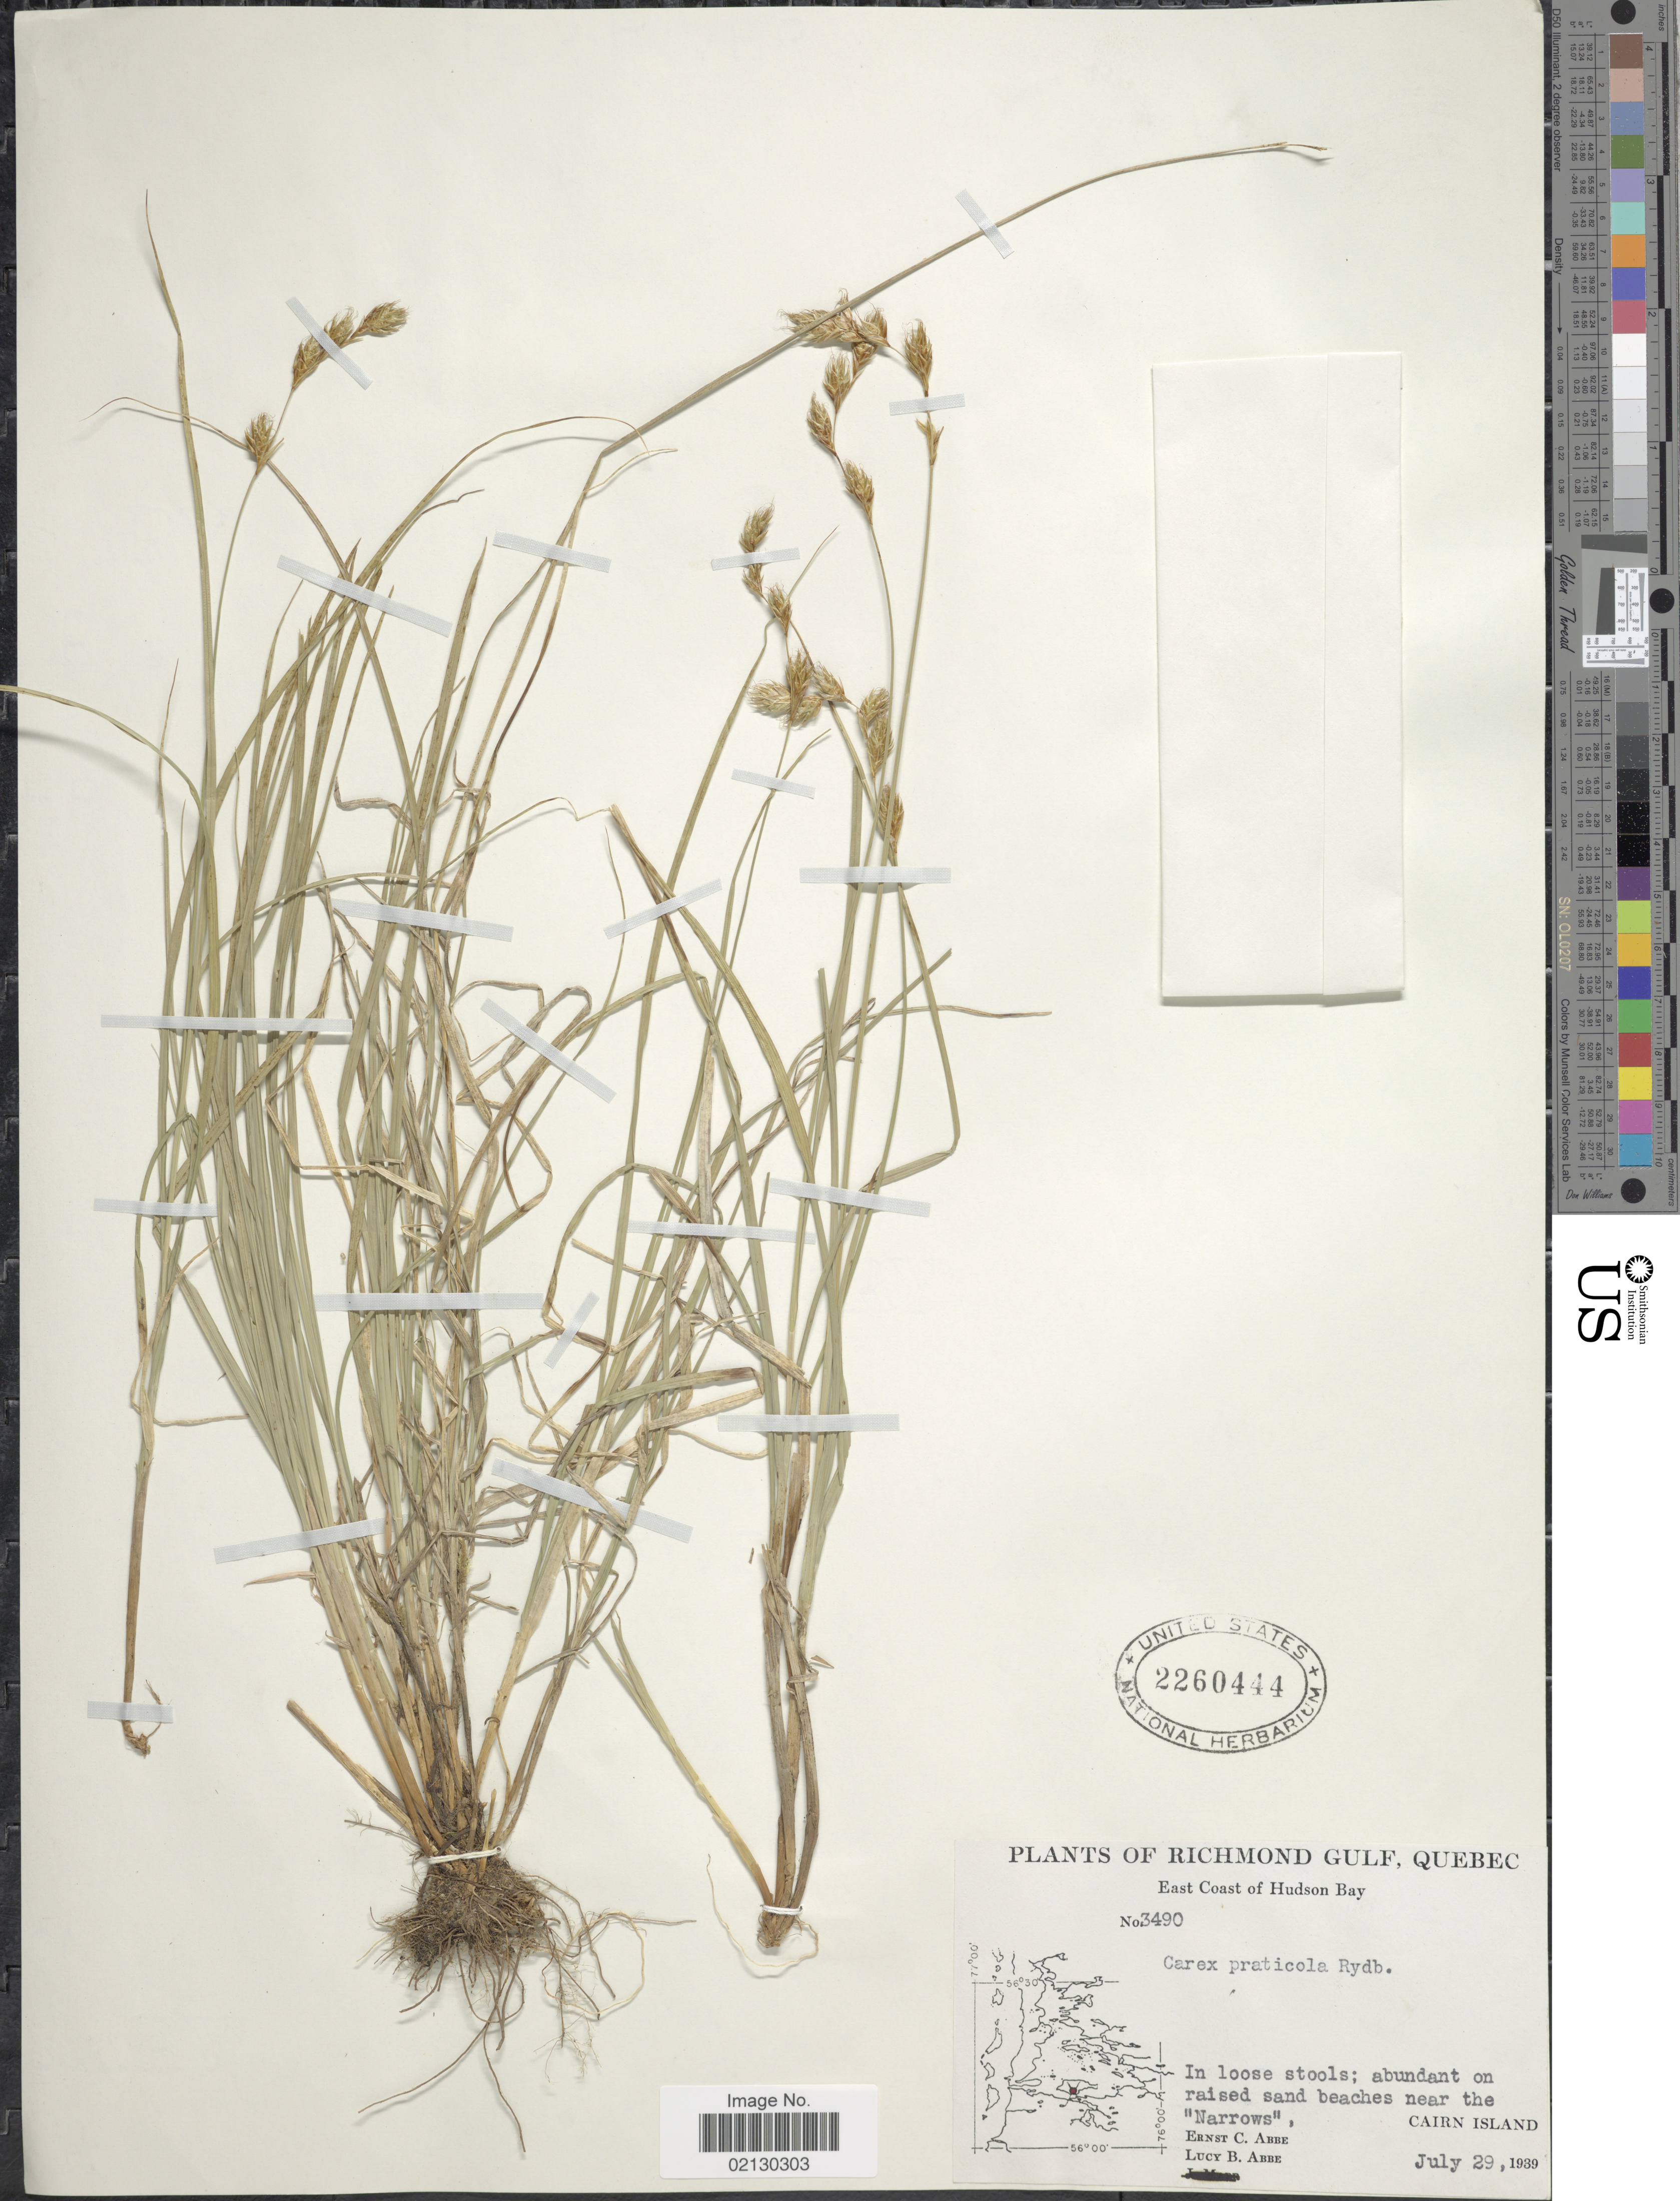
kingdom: Plantae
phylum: Tracheophyta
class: Liliopsida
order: Poales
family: Cyperaceae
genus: Carex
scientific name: Carex praticola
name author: Rydb.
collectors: E. C. Abbe & L. B. Abbe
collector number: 3490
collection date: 1939-07-29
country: Canada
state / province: Quebec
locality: Richmond Gulf, East Coast of Hudson Bay, sand beaches near the Cairn Island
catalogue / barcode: US 2260444